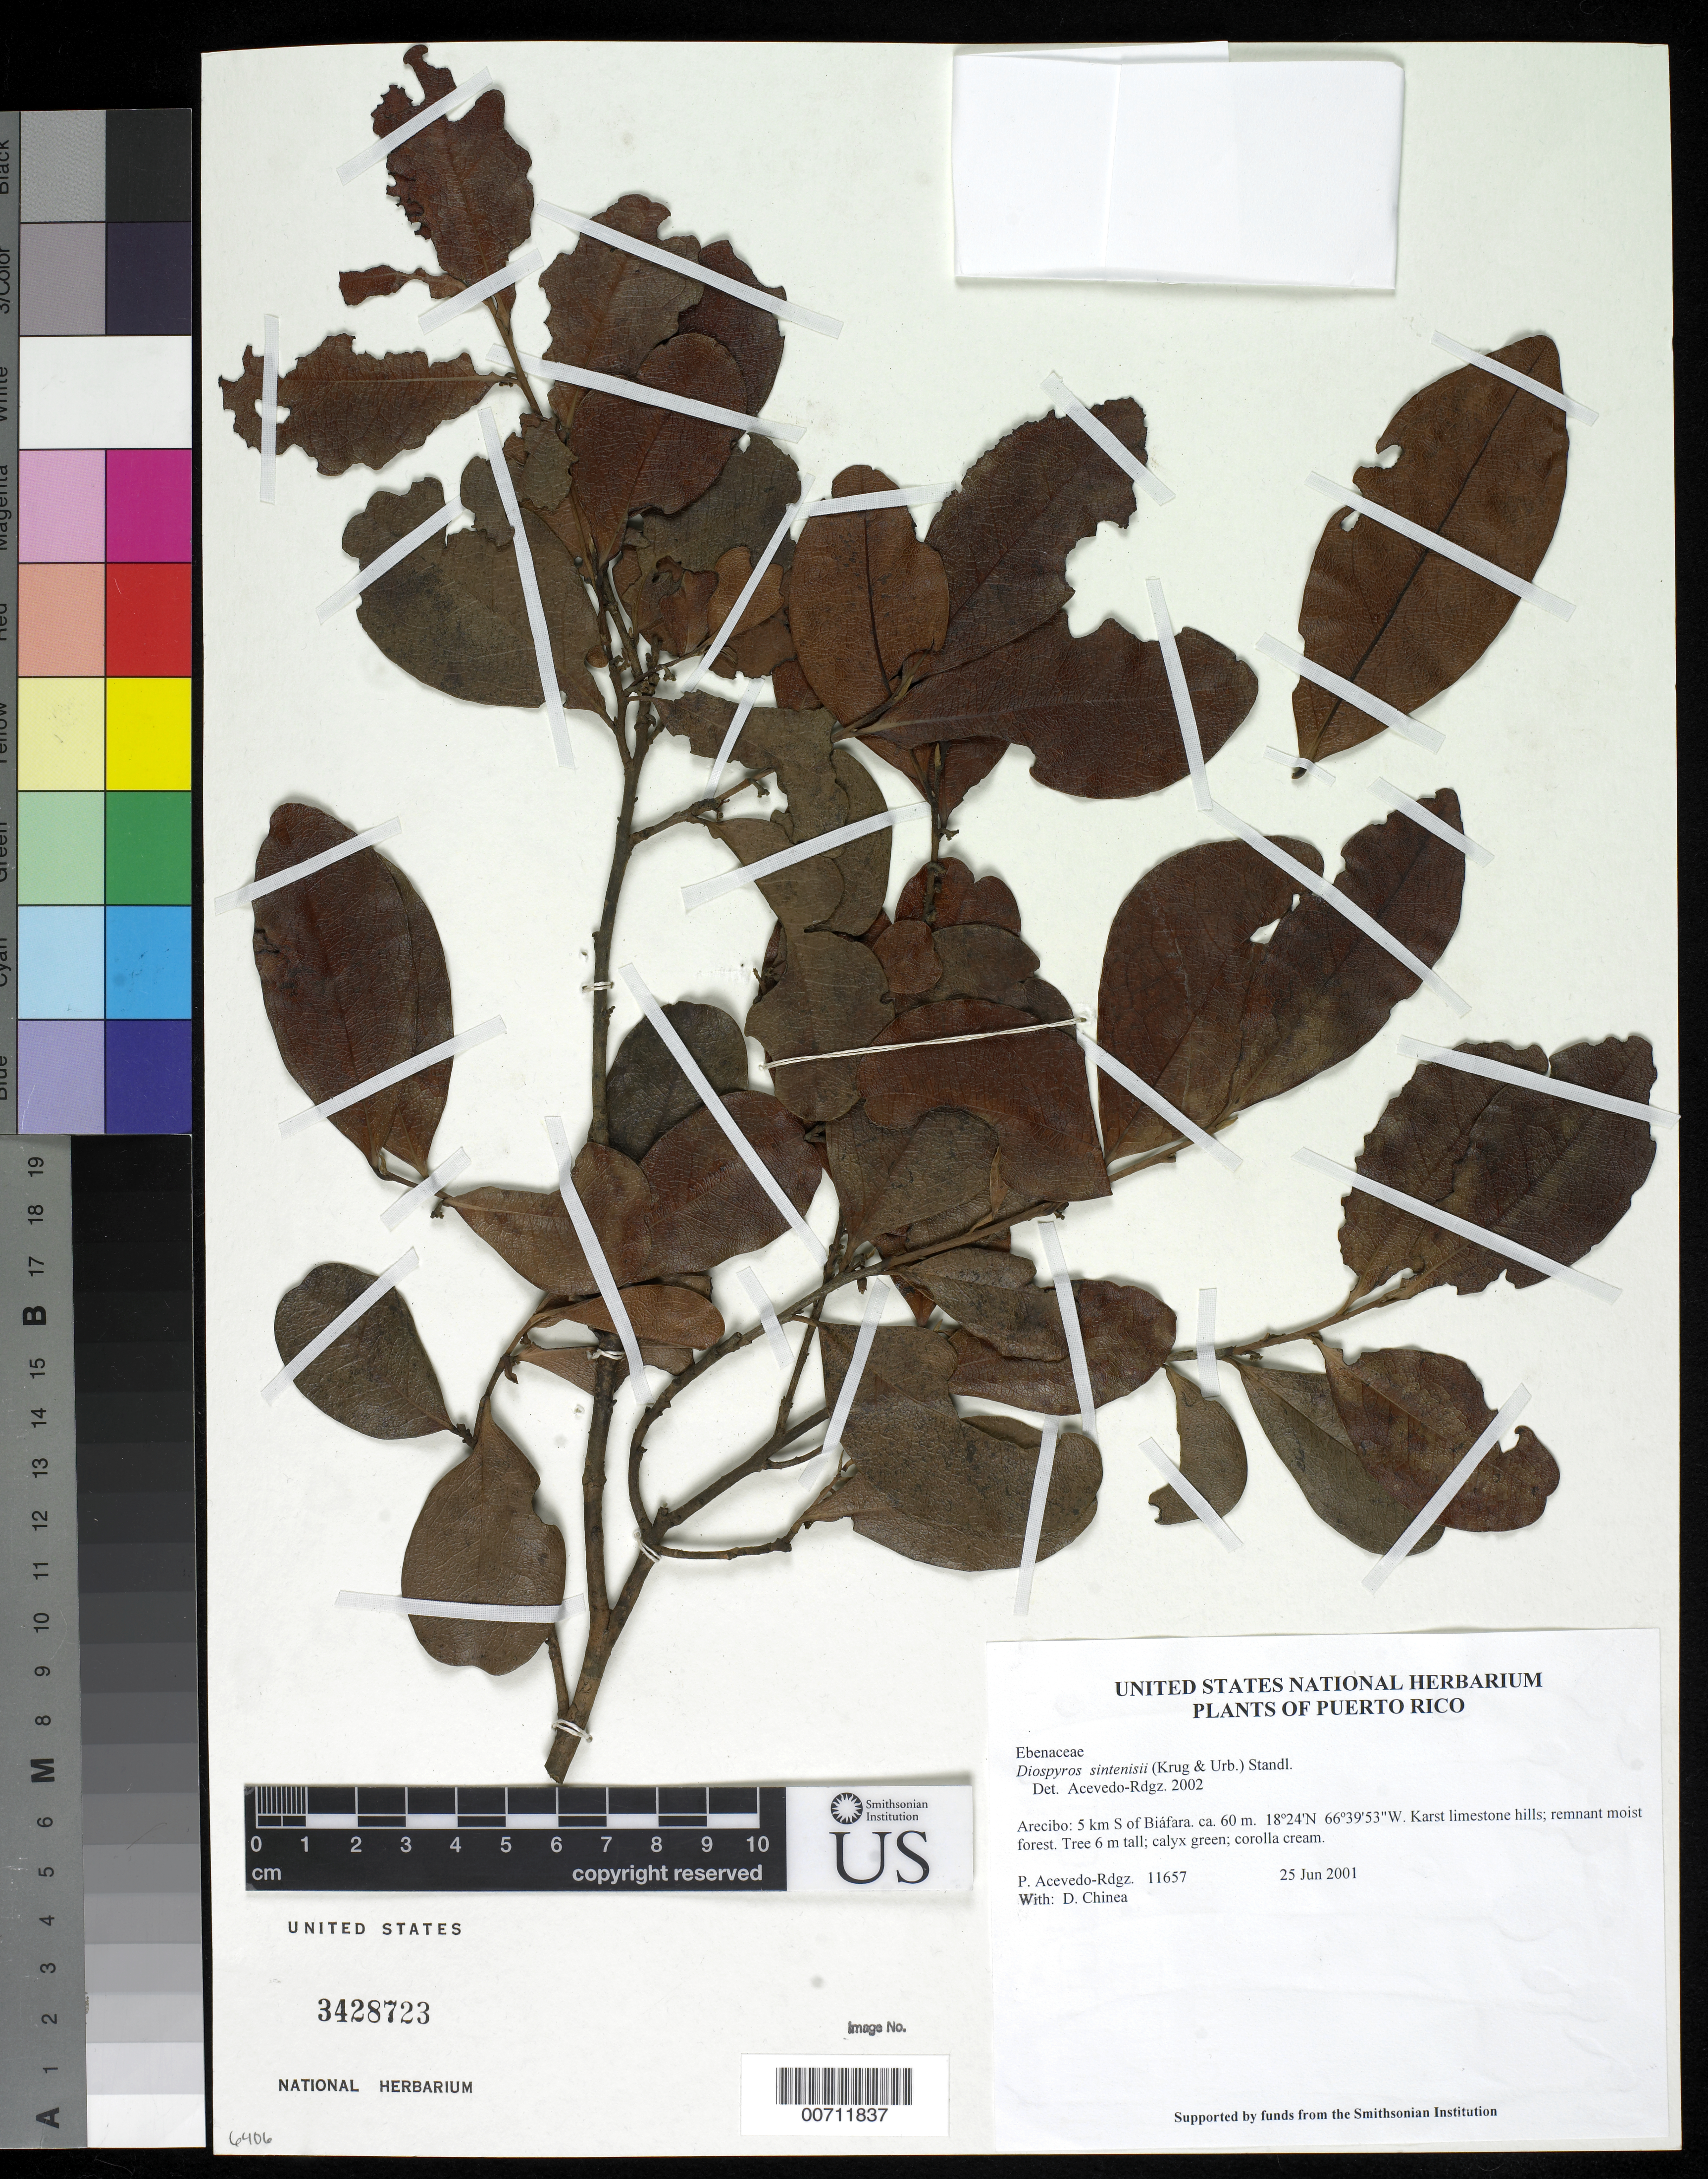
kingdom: Plantae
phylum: Tracheophyta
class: Magnoliopsida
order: Ericales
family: Ebenaceae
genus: Diospyros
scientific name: Diospyros sintenisii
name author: (Krug & Urb.) Standl.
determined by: Acevedo-Rodríguez, P., (BOT), Smithsonian Institution - National Museum of Natural History (UNITED STATES)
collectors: P. Acevedo-Rodr. & D. Chinea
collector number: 11657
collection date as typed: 25 Jun 2001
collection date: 2001-06-25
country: Puerto Rico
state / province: Arecibo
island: Puerto Rico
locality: Arecibo: 5 km S of Biáfara.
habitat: Karst limestone hills; remnant moist forest.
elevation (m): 60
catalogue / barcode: US 3428723